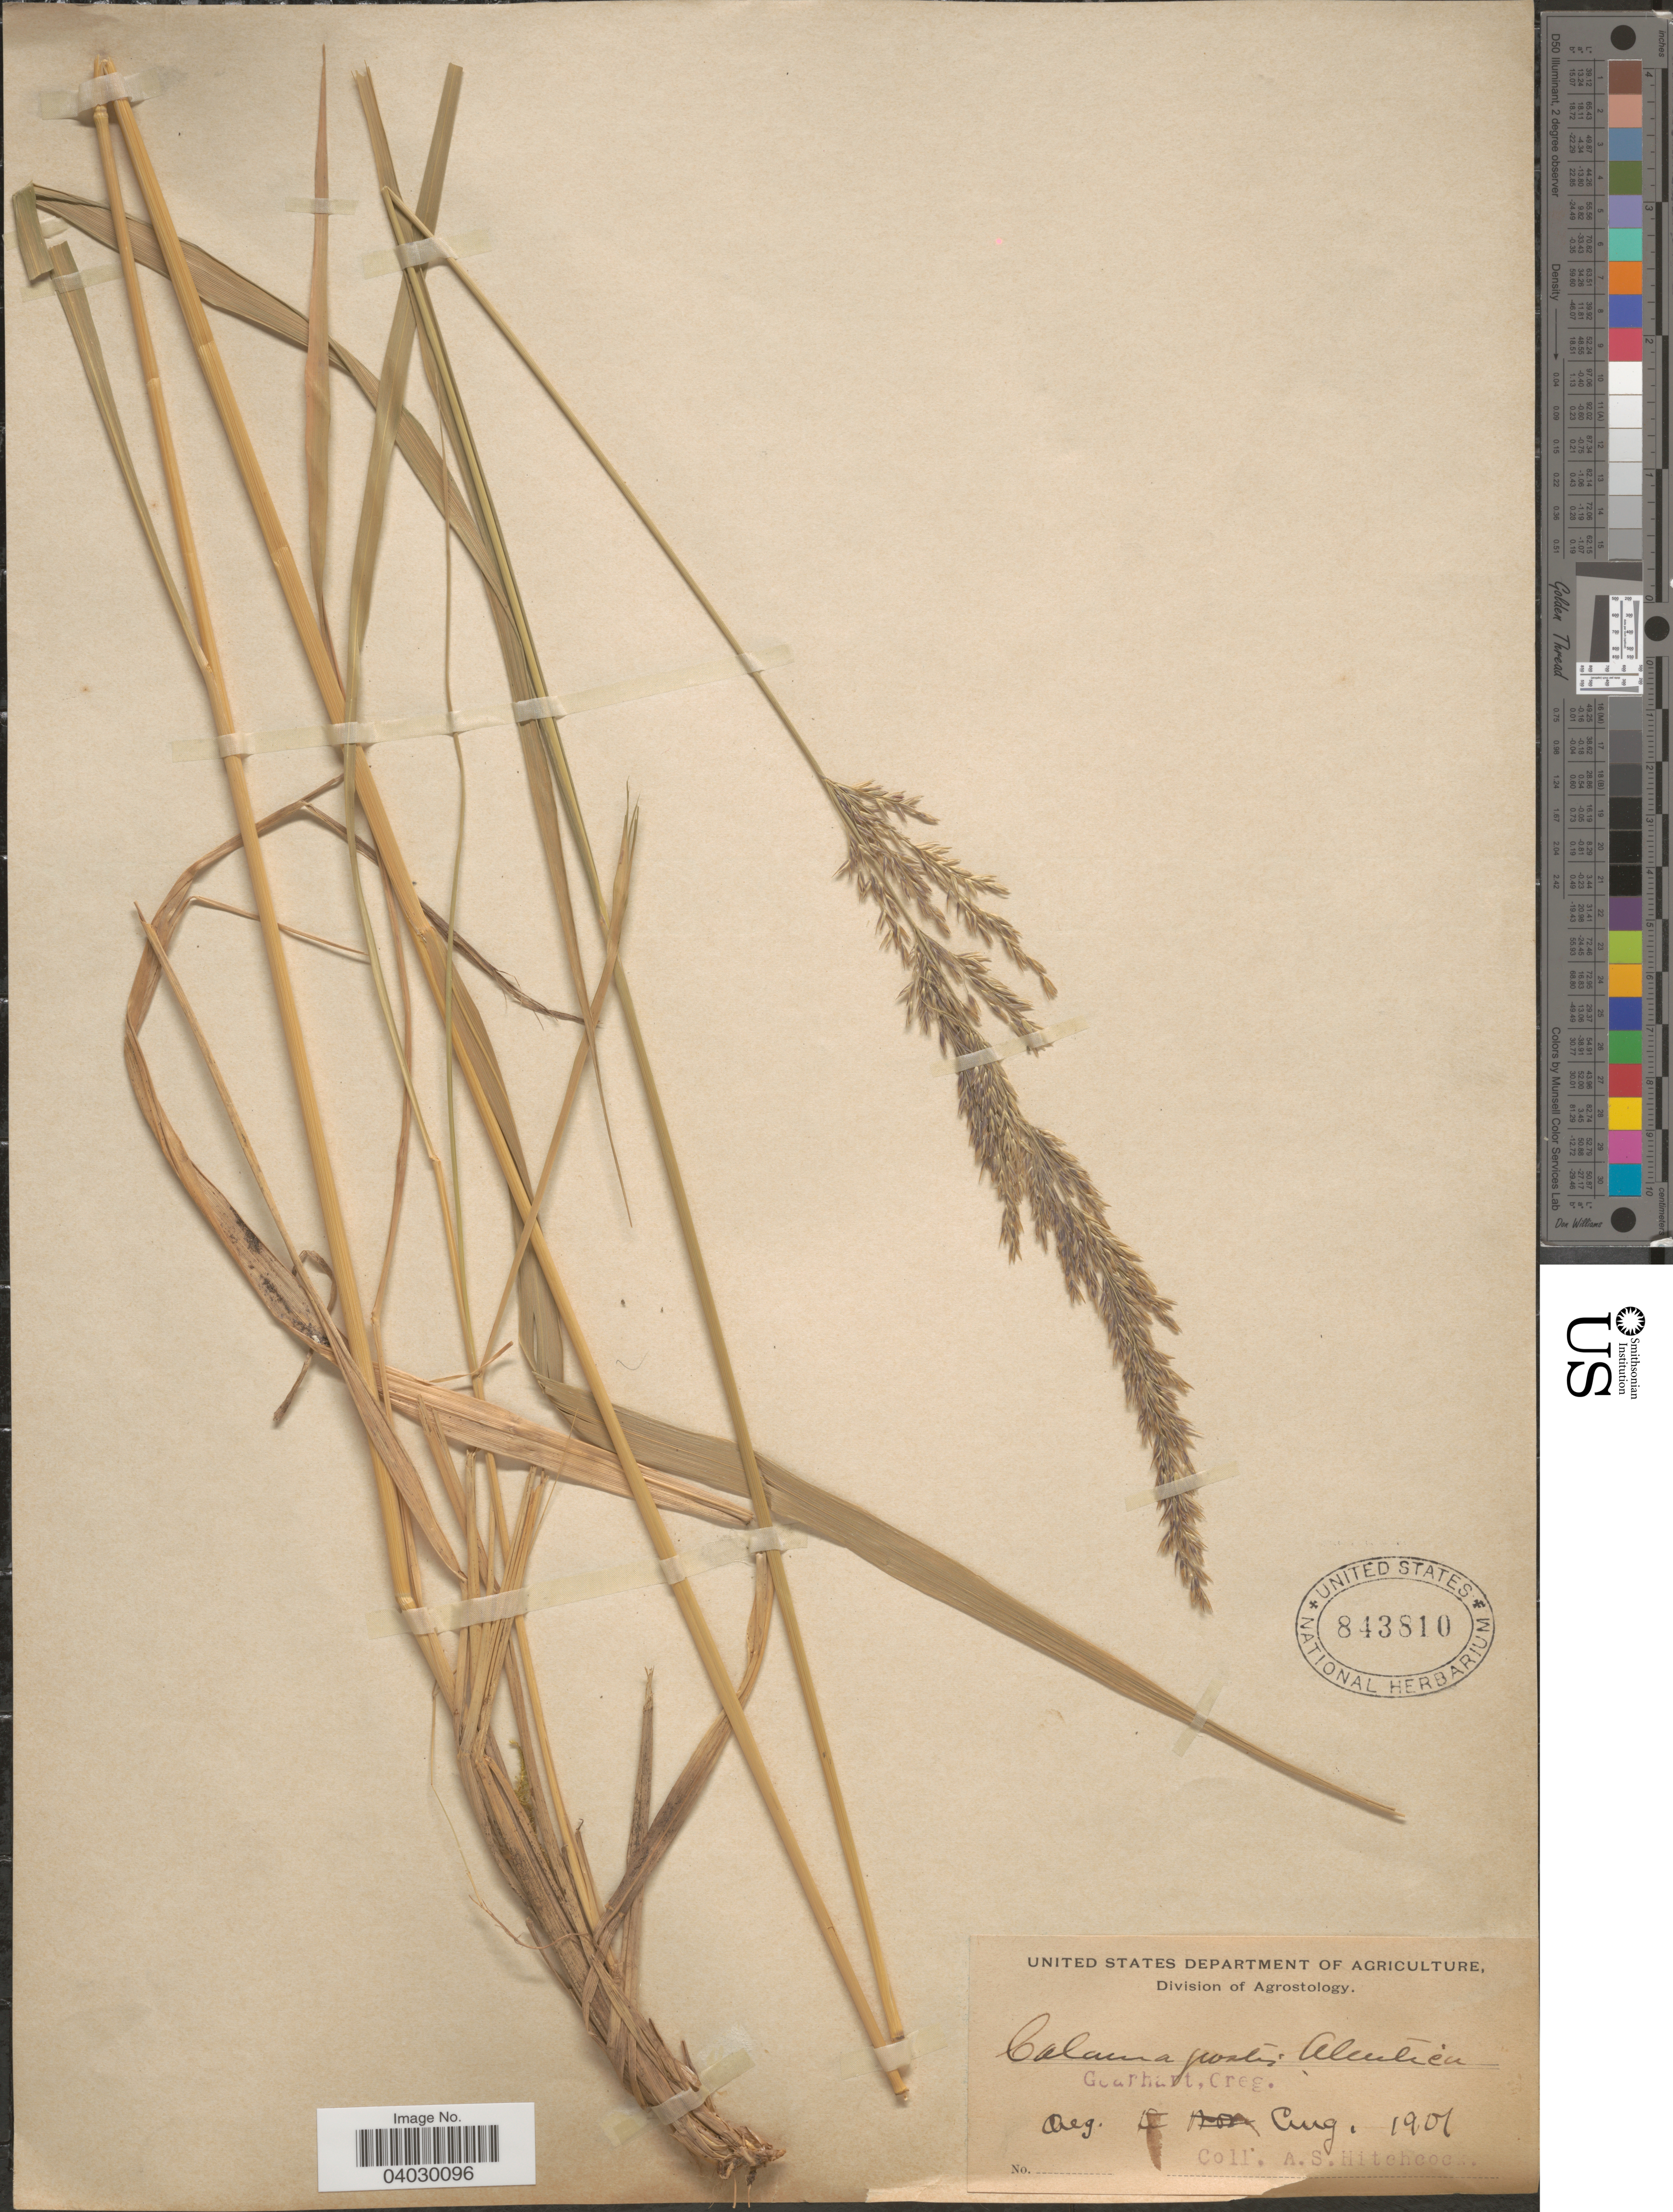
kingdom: Plantae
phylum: Tracheophyta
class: Liliopsida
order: Poales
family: Poaceae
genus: Calamagrostis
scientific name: Calamagrostis nutkaensis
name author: (J. Presl) Steud.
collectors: A. S. Hitchcock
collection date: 1901-08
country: United States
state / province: Oregon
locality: Gearhart.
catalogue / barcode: US 843810